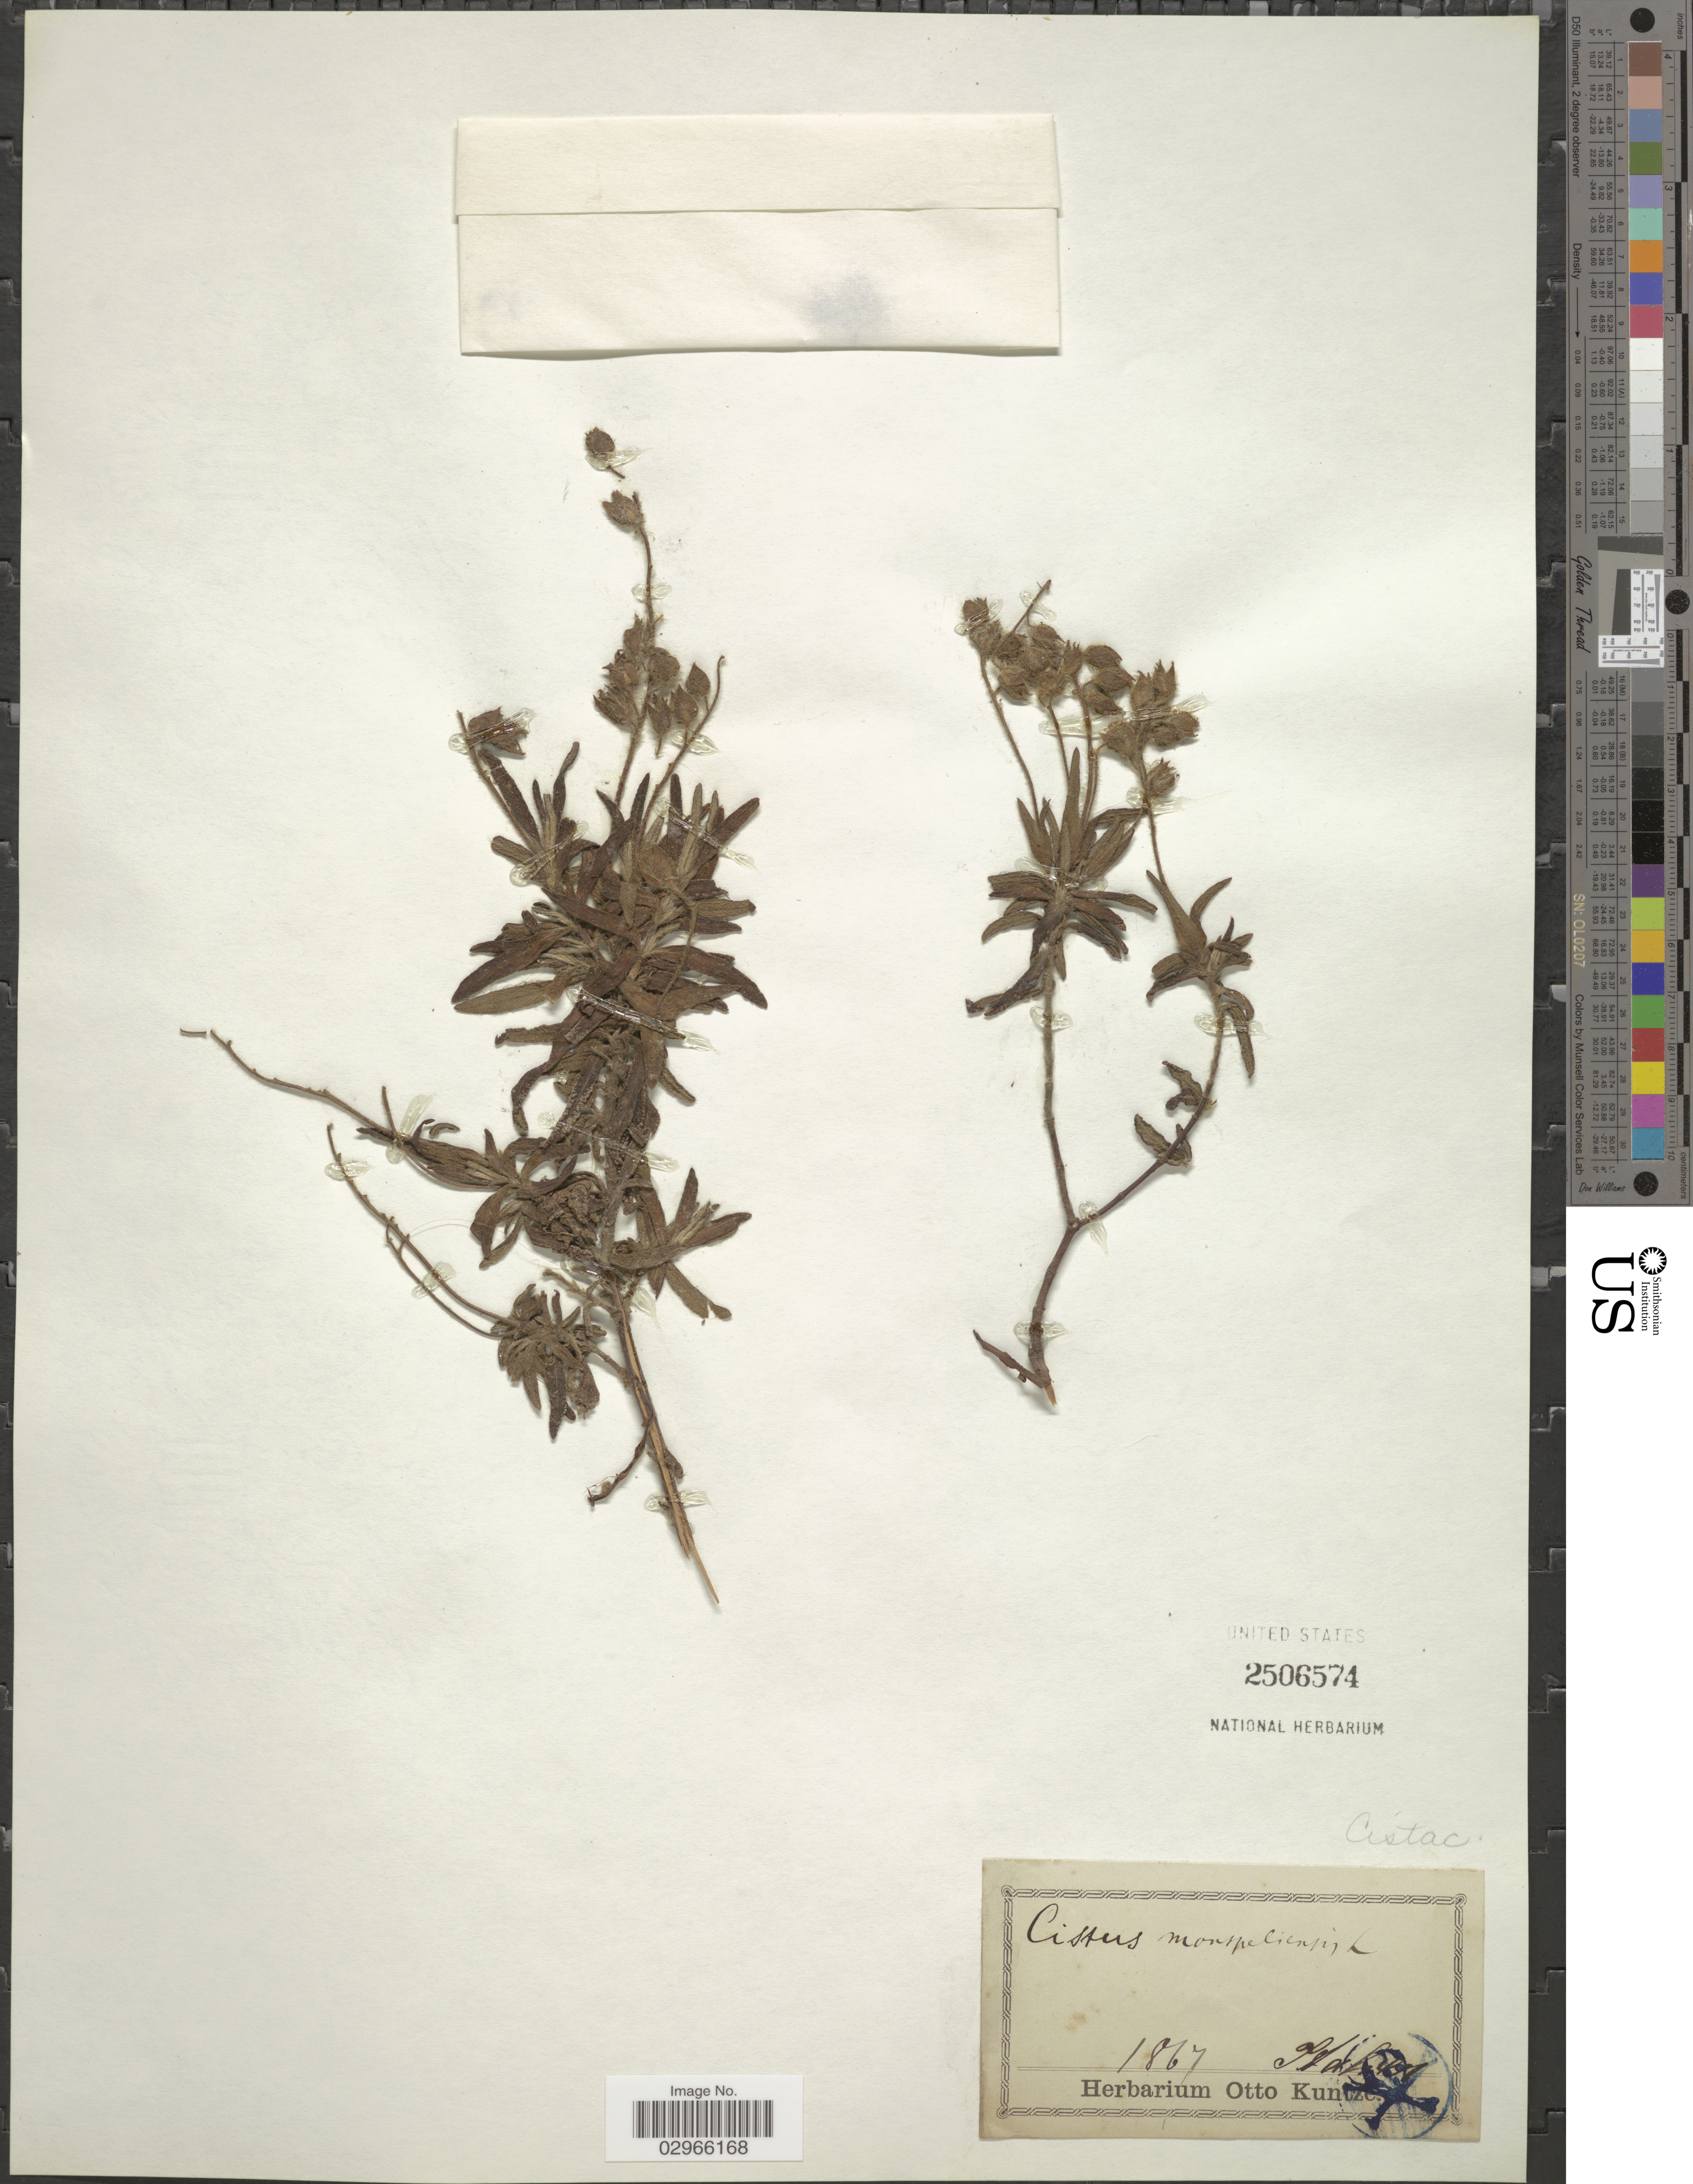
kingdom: Plantae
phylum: Tracheophyta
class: Magnoliopsida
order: Malvales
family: Cistaceae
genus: Cistus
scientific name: Cistus monspeliensis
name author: L.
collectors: ex herb. Otto Kuntze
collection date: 1867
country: Italy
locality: Italian.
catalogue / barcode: US 2506574